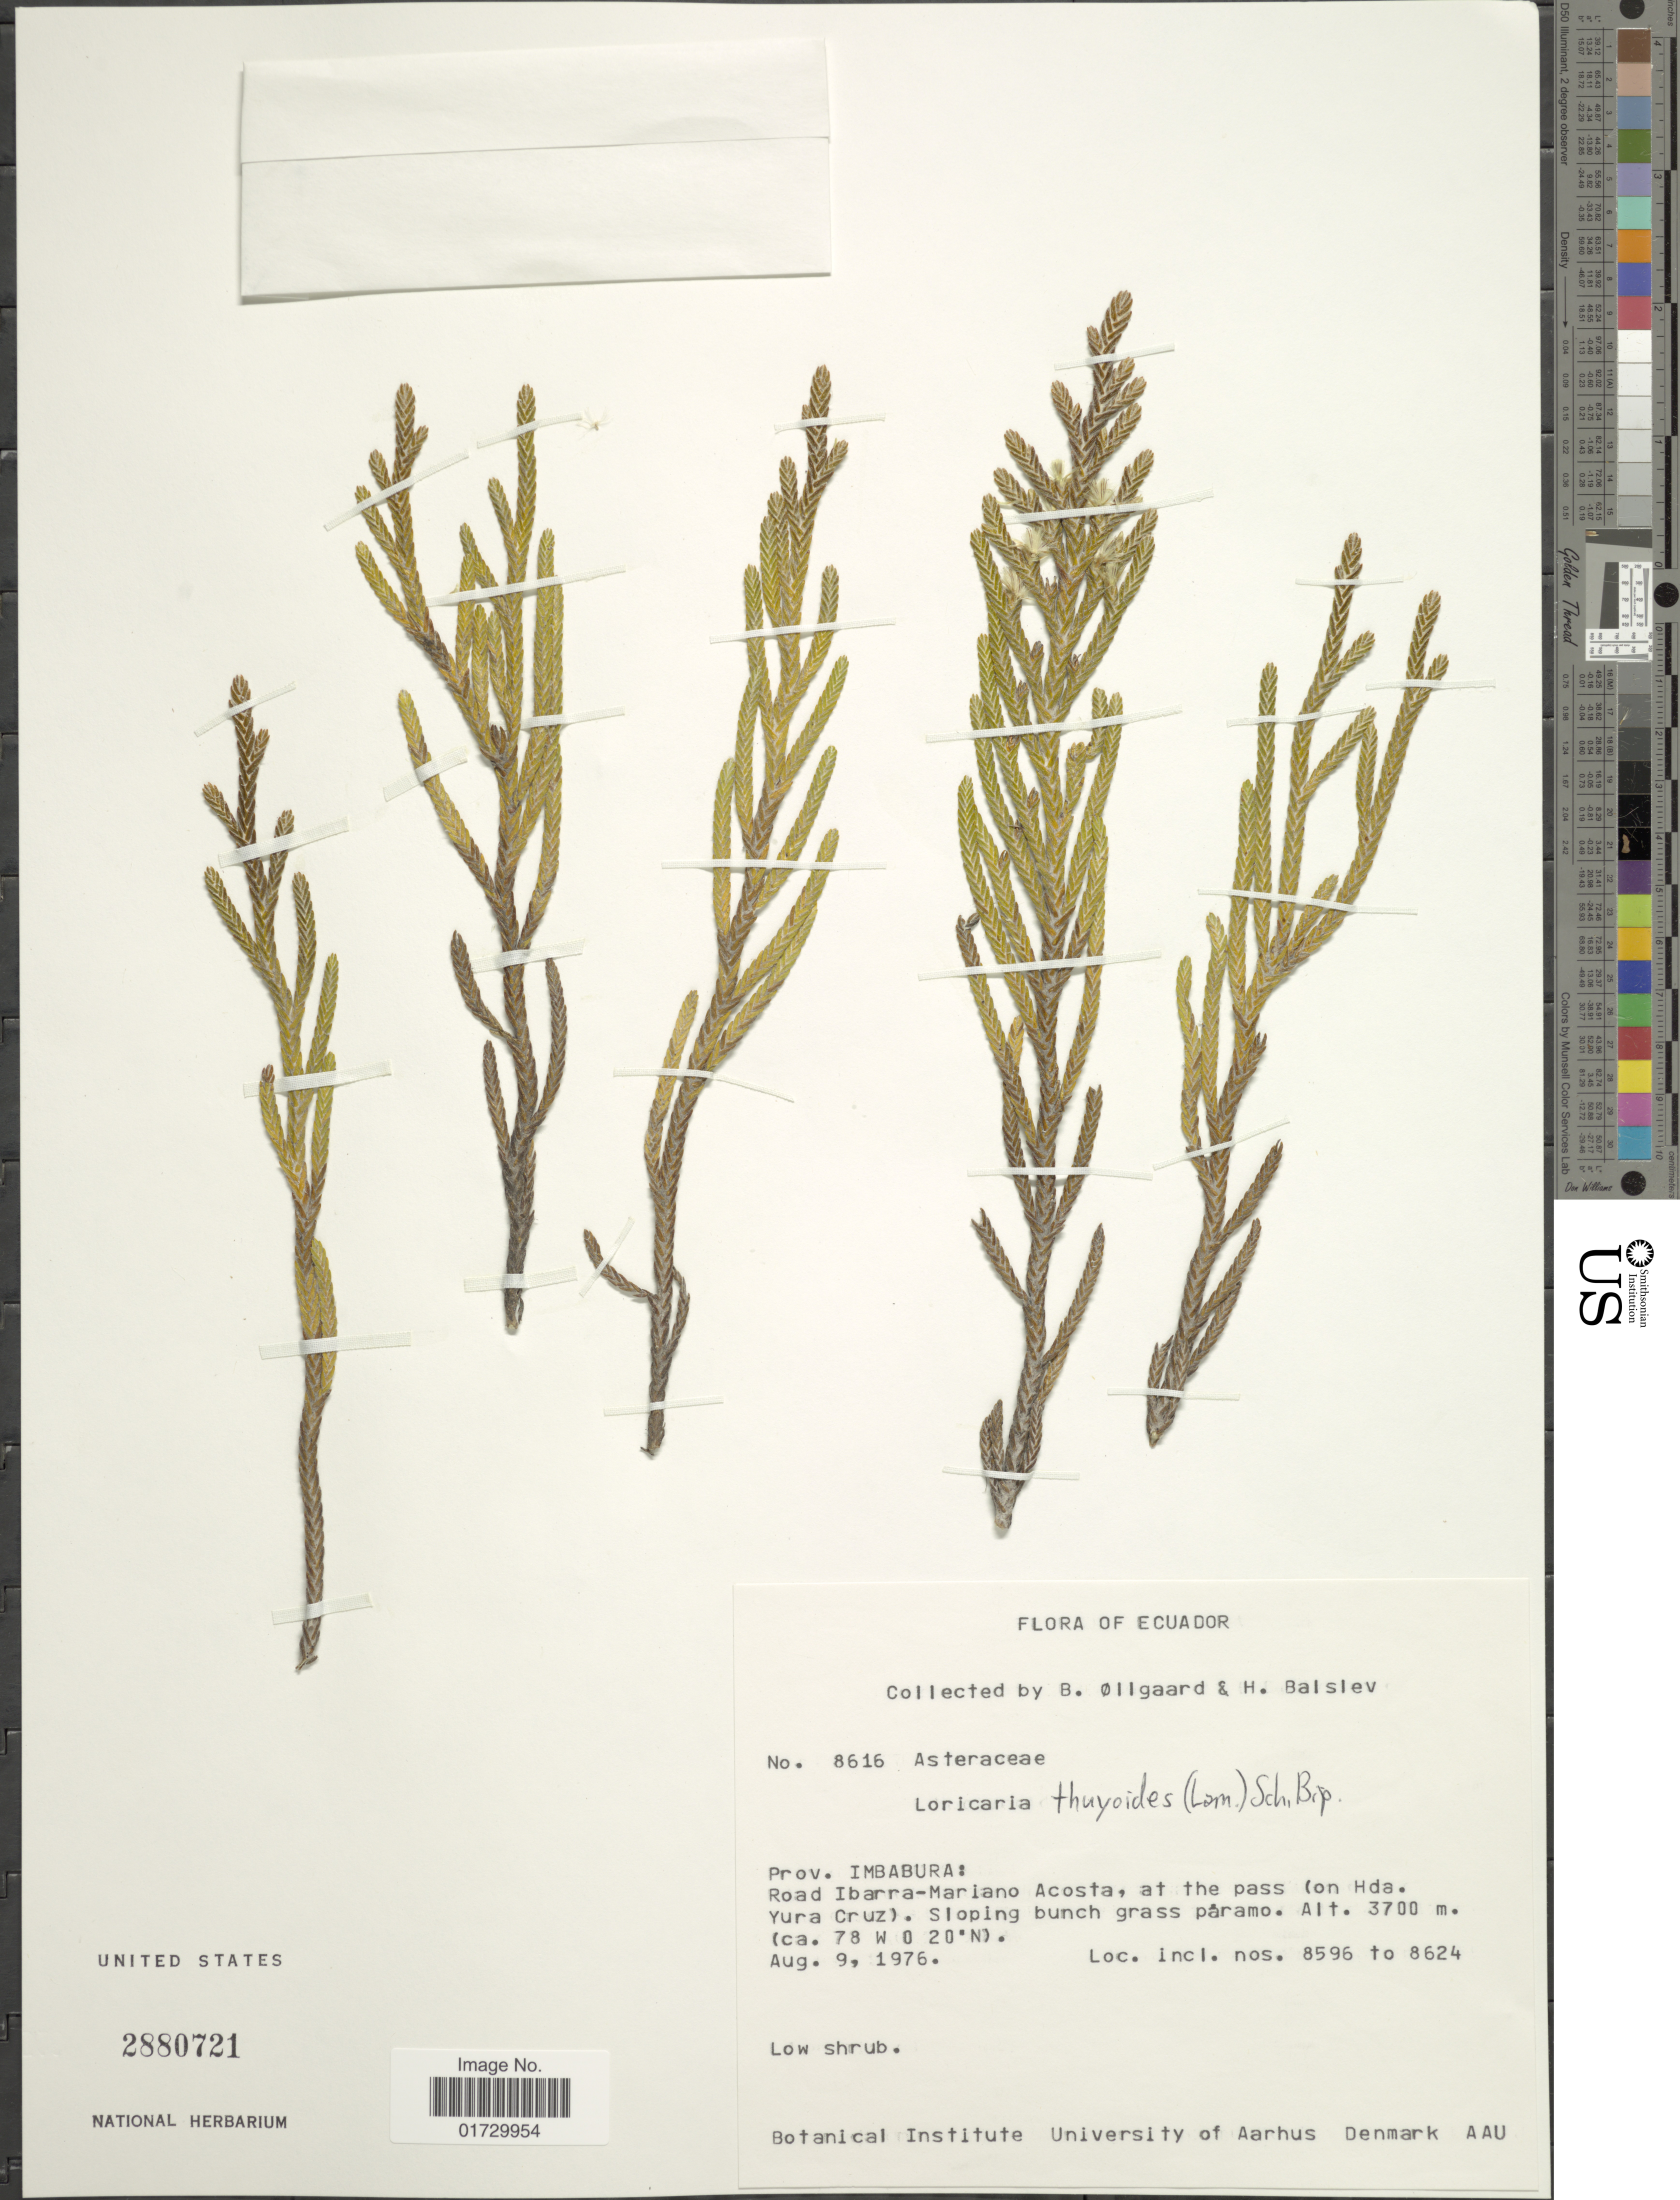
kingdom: Plantae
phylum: Tracheophyta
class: Magnoliopsida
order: Asterales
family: Asteraceae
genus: Loricaria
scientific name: Loricaria thuyoides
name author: (Lam.) Sch. Bip.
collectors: B. Øllgaard & H. Balslev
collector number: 8616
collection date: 1976-08-09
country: Ecuador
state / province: Imbabura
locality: Road Ibarra-Mariano Acosta, at the pass (on Hda. Yura Cruz)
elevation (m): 3700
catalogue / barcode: US 2880721